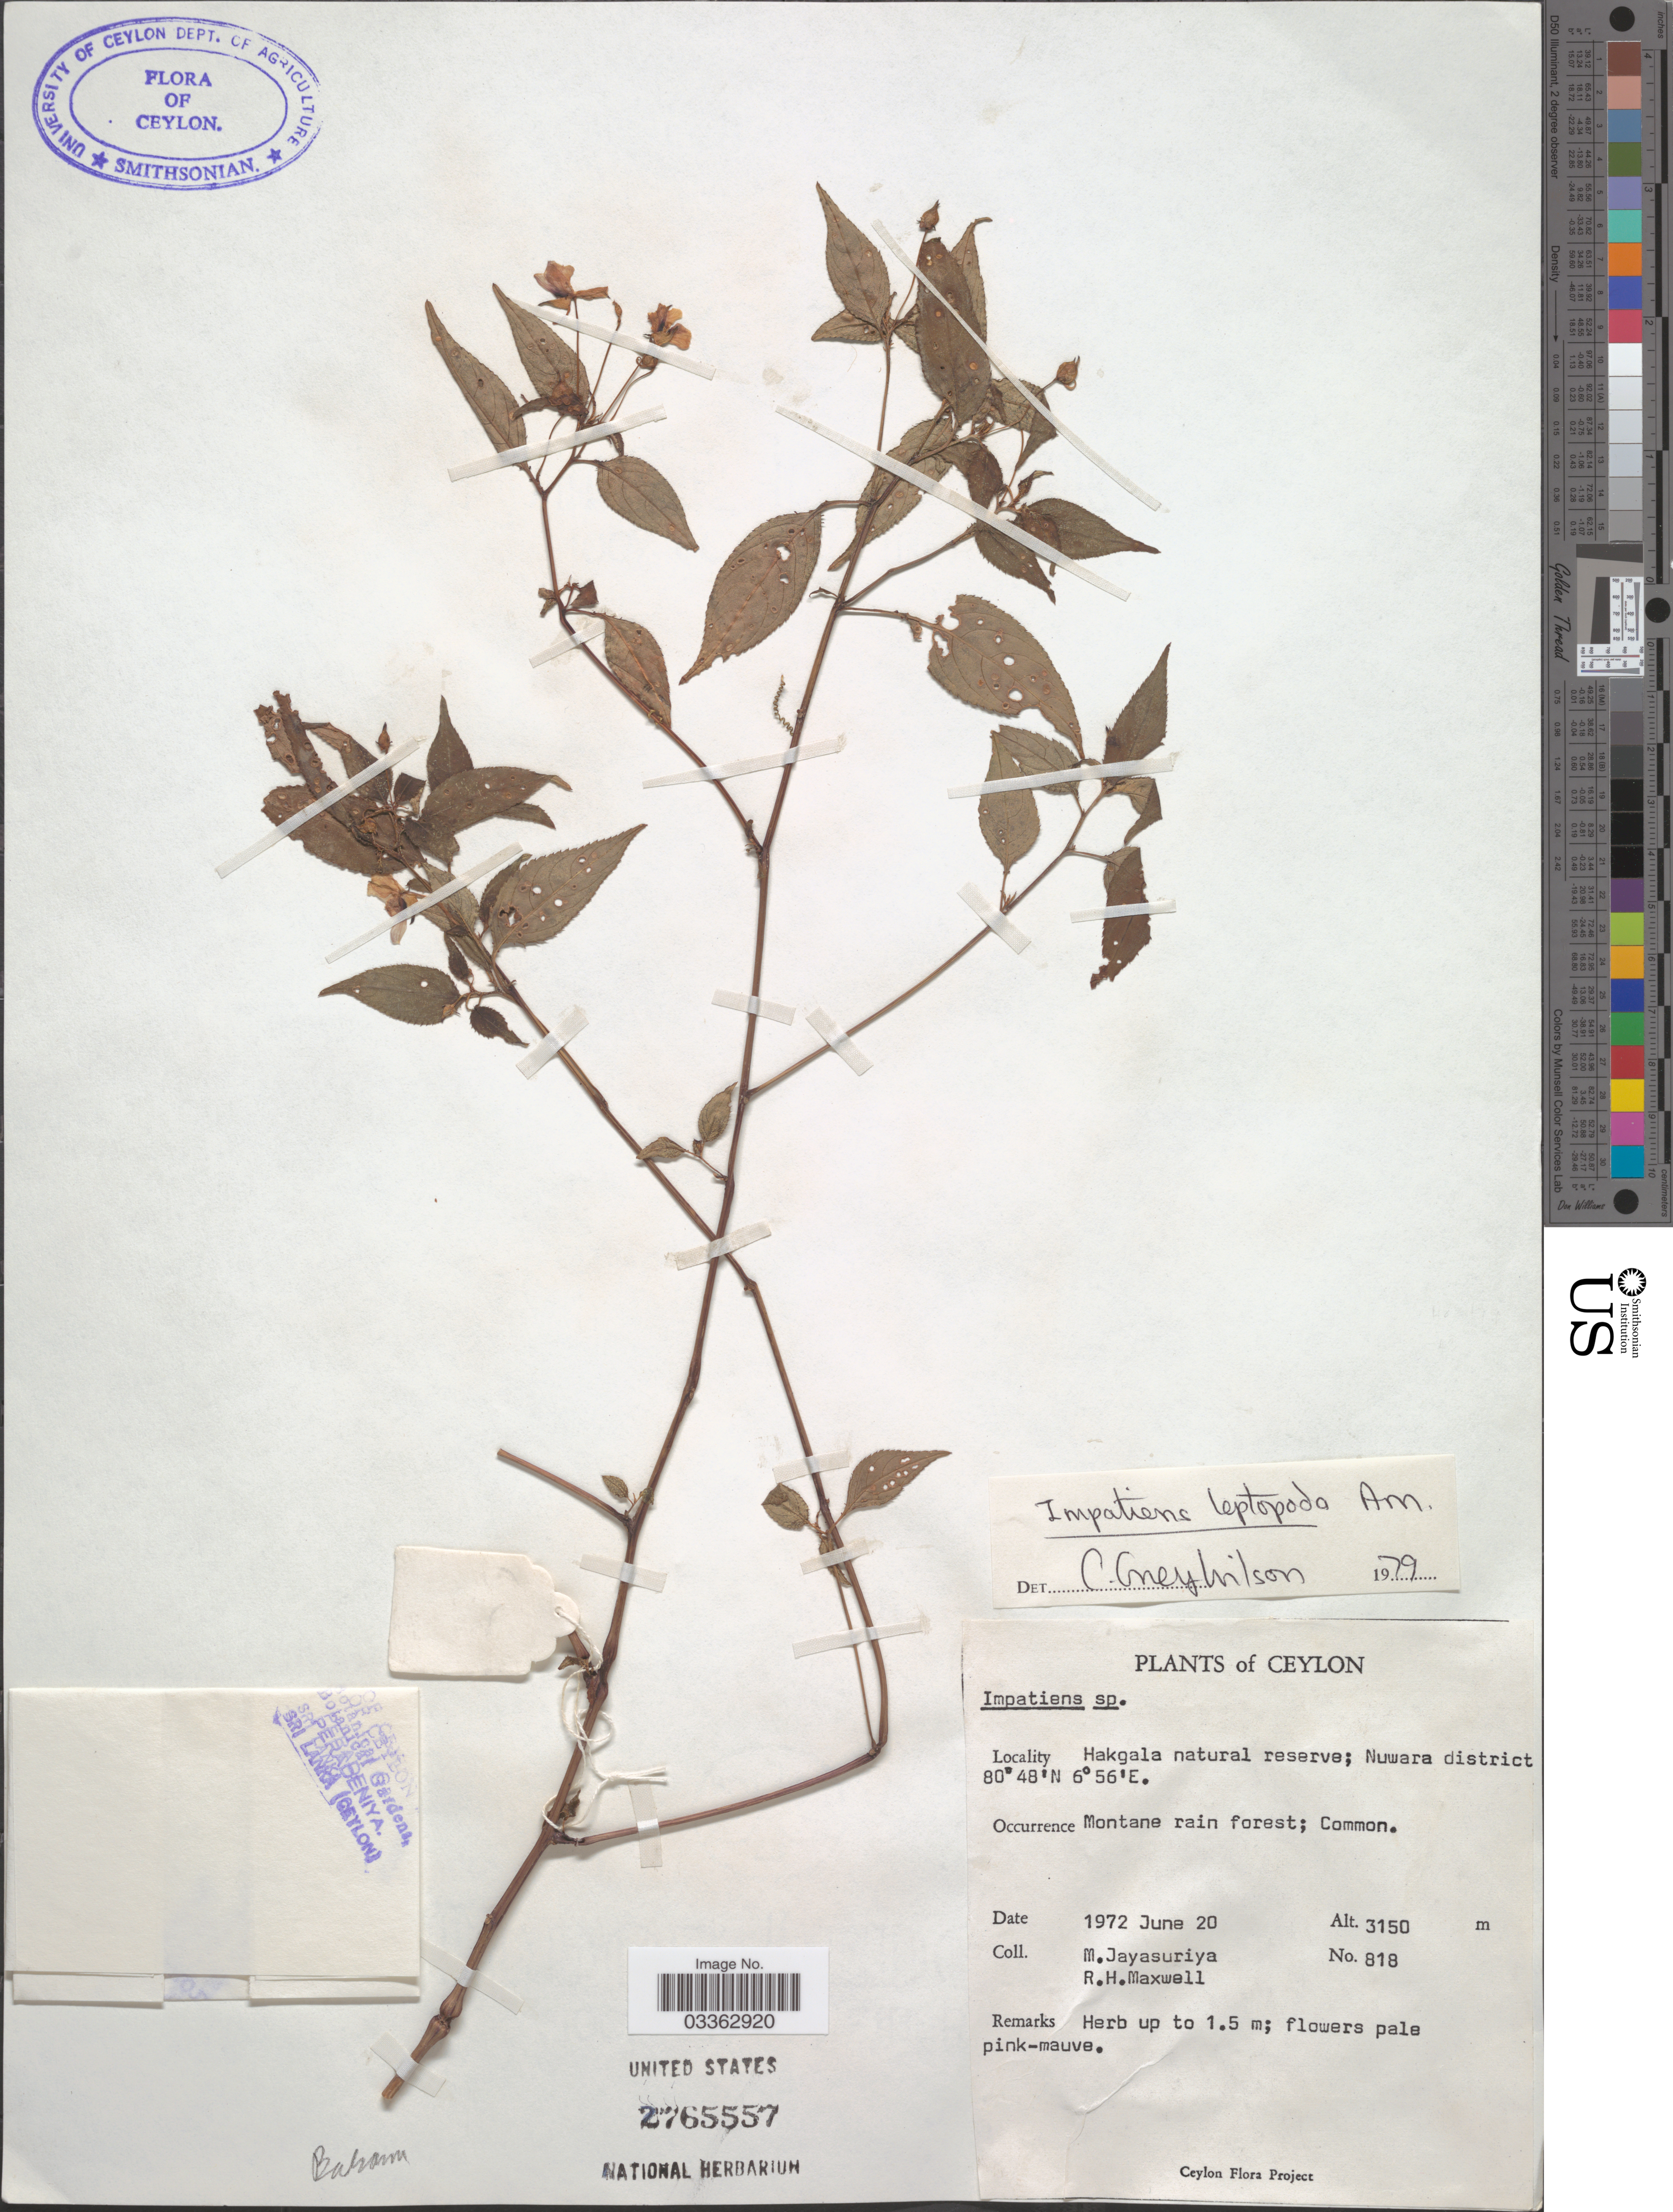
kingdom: Plantae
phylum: Tracheophyta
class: Magnoliopsida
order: Ericales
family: Balsaminaceae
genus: Impatiens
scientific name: Impatiens leptopoda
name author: Arn.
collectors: M. Jayasuriya & R. Maxwell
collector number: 818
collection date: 1972-06-20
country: Sri Lanka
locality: Ceylon. Hakgala natural reserve; Nuwara district.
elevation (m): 3150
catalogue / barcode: US 2765557